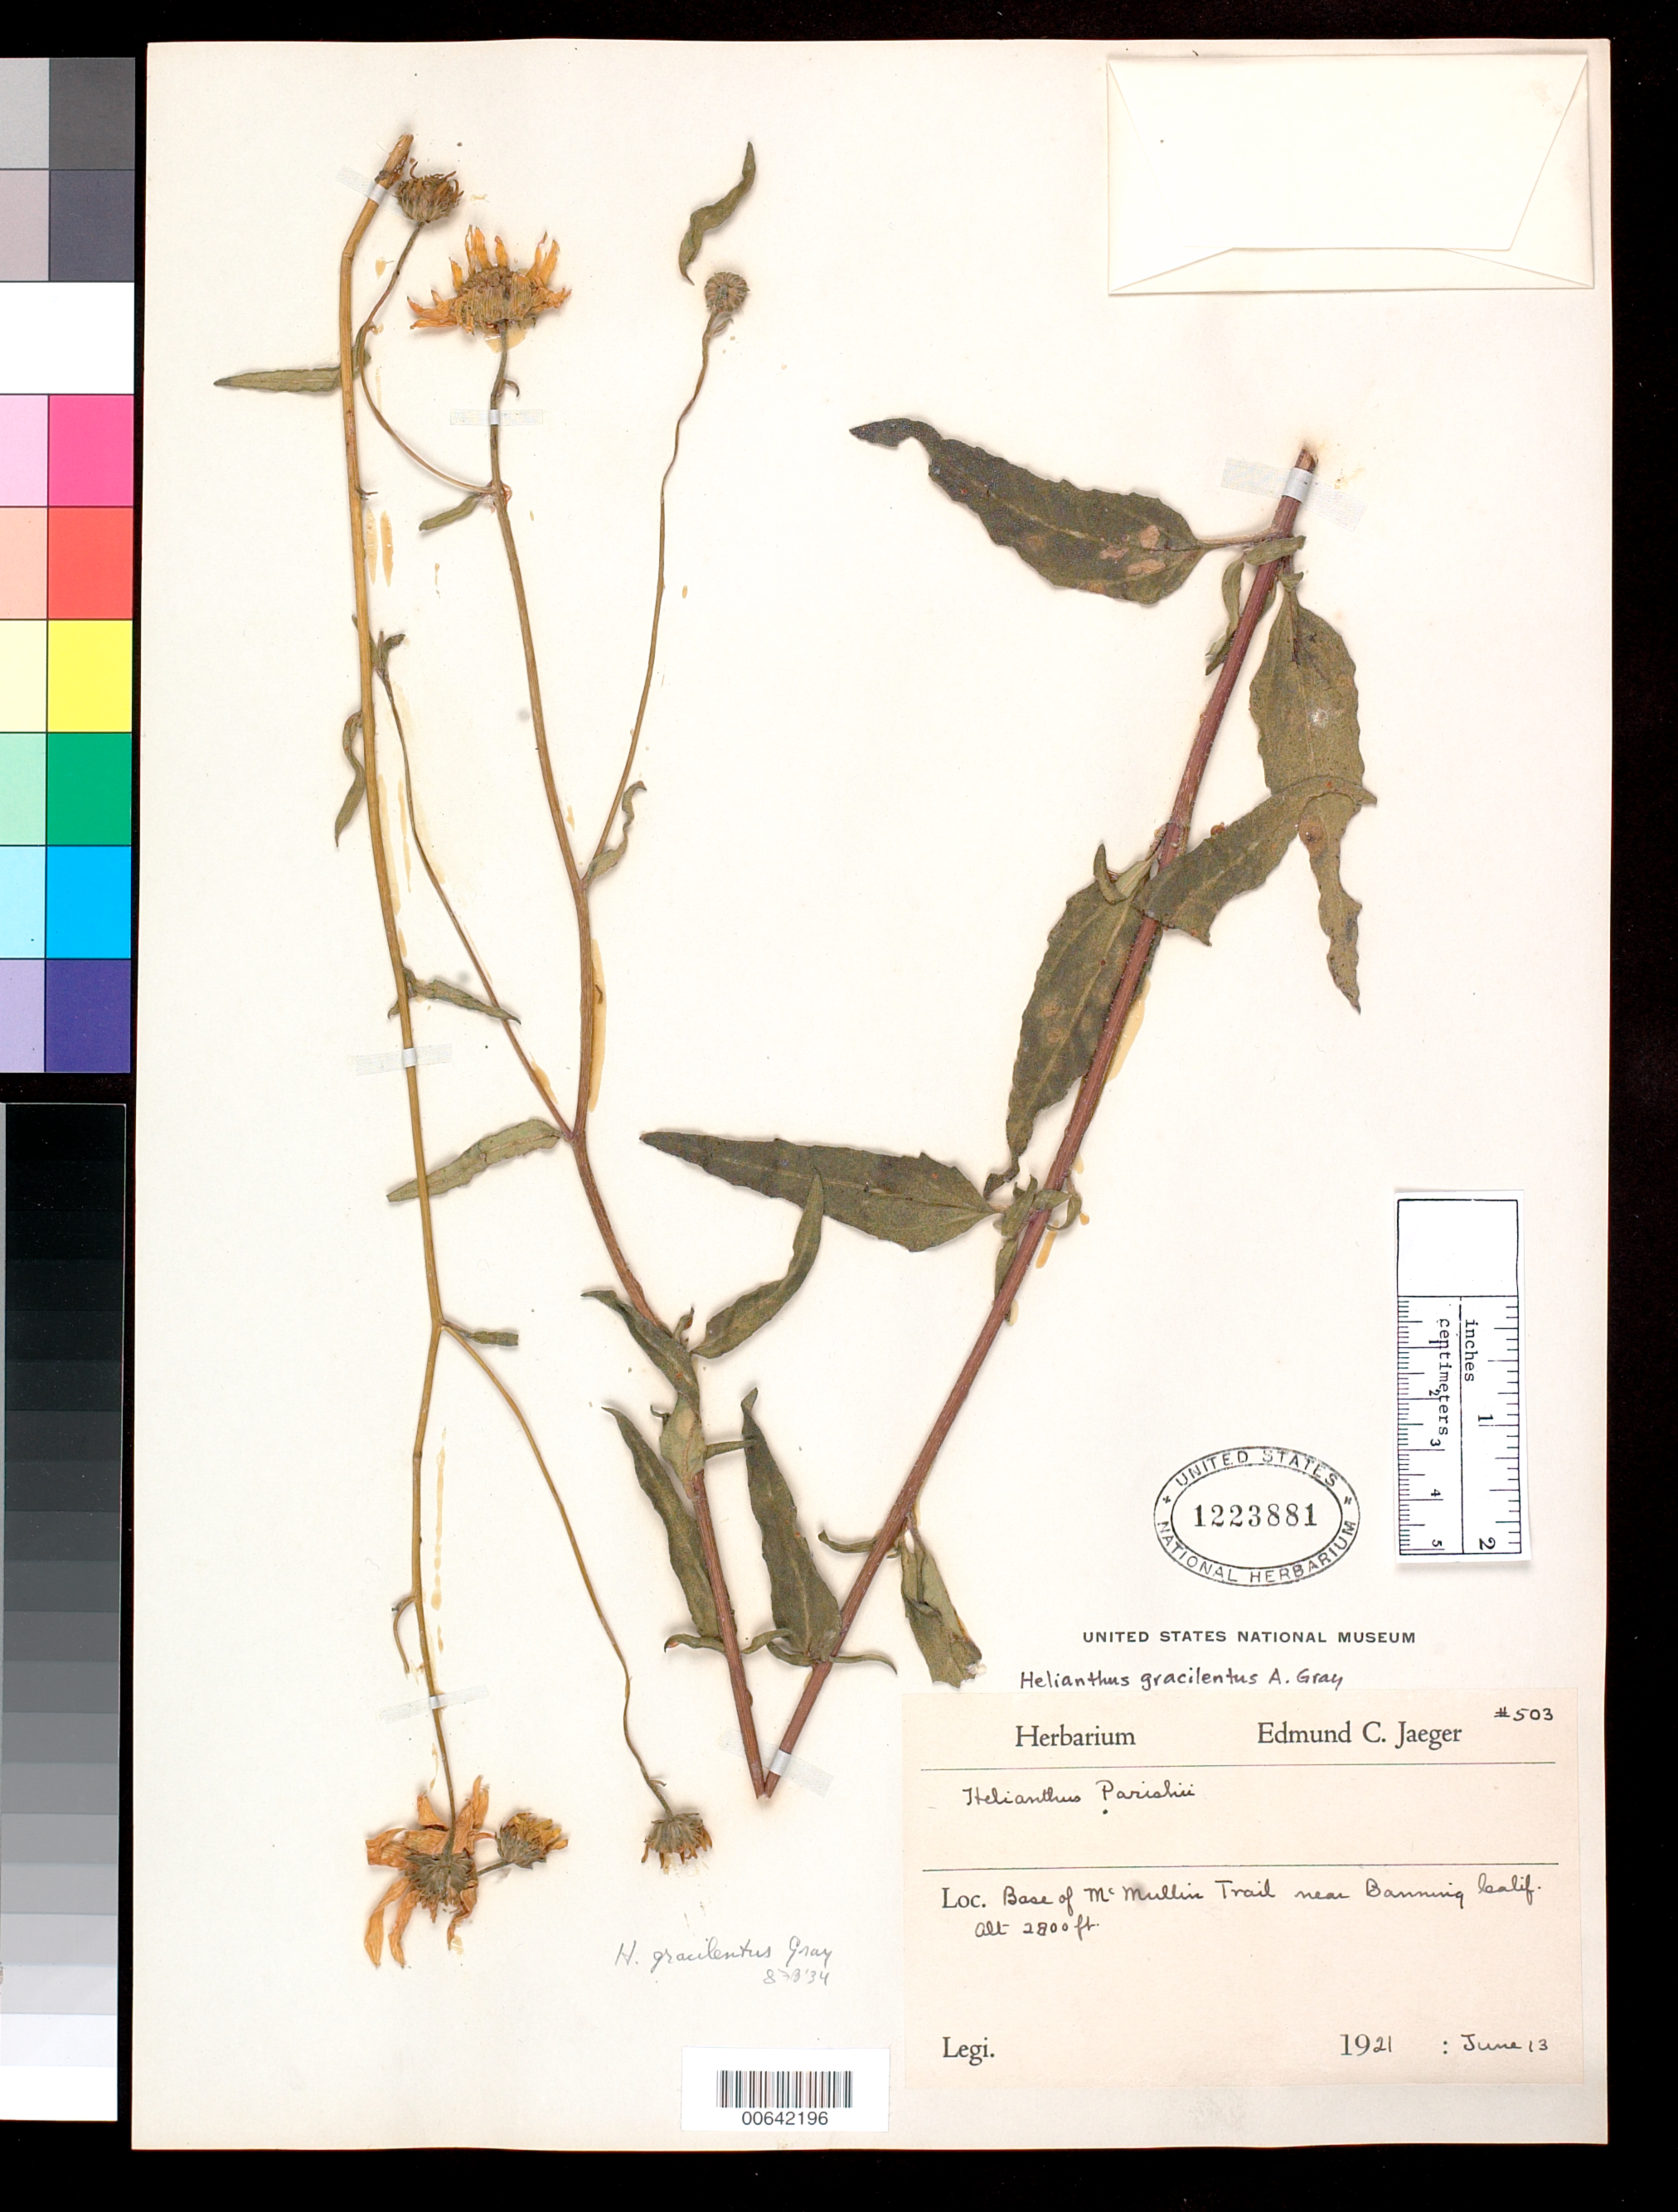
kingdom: Plantae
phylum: Tracheophyta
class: Magnoliopsida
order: Asterales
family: Asteraceae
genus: Helianthus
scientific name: Helianthus gracilentus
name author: A. Gray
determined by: Blake, Sydney F.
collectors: E. Jaeger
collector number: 503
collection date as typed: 13 Jun 1921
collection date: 1921-06-13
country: United States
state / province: California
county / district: Riverside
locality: Base of McMullin Trail near Banning.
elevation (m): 853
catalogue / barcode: US 1223881